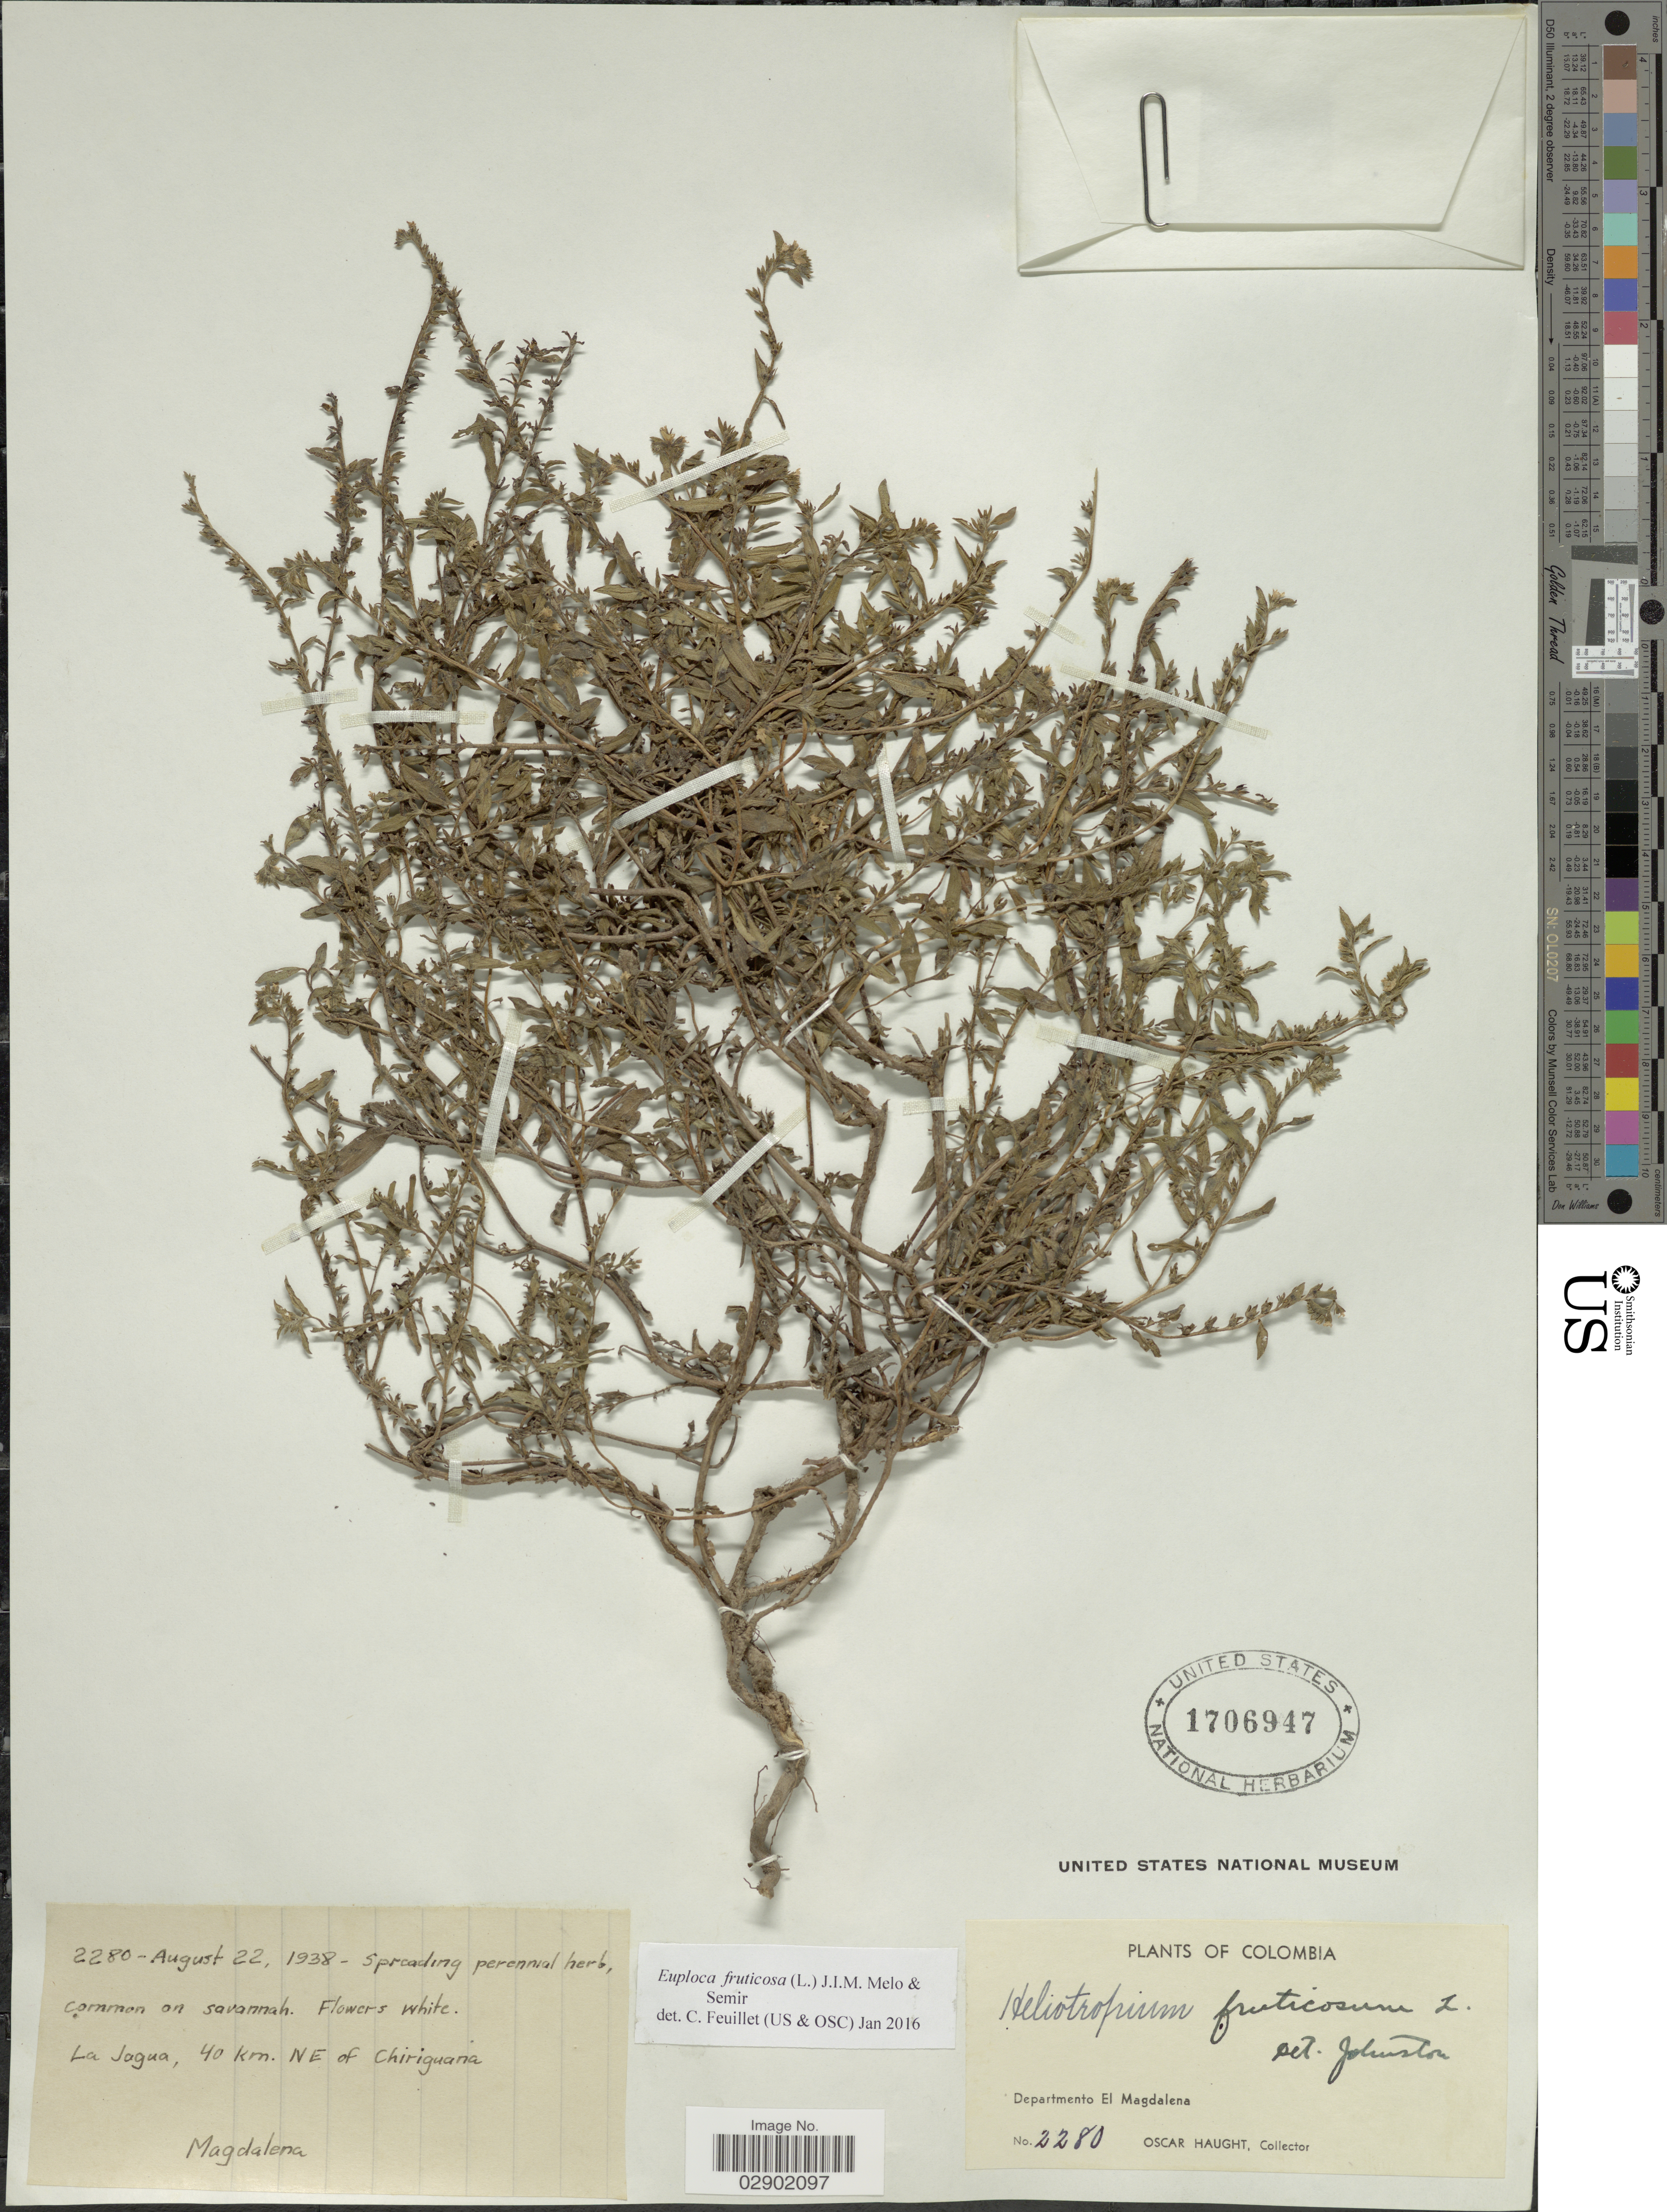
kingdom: Plantae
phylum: Tracheophyta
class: Magnoliopsida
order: Boraginales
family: Heliotropiaceae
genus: Euploca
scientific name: Euploca fruticosa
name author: (L.) J.I.M. Melo & Semir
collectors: O. Haught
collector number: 2280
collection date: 1938-08-22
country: Colombia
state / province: Magdalena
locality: La Jagua, 40 km. NE of Chiriguana. Departamento El Magdalena.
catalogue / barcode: US 1706947